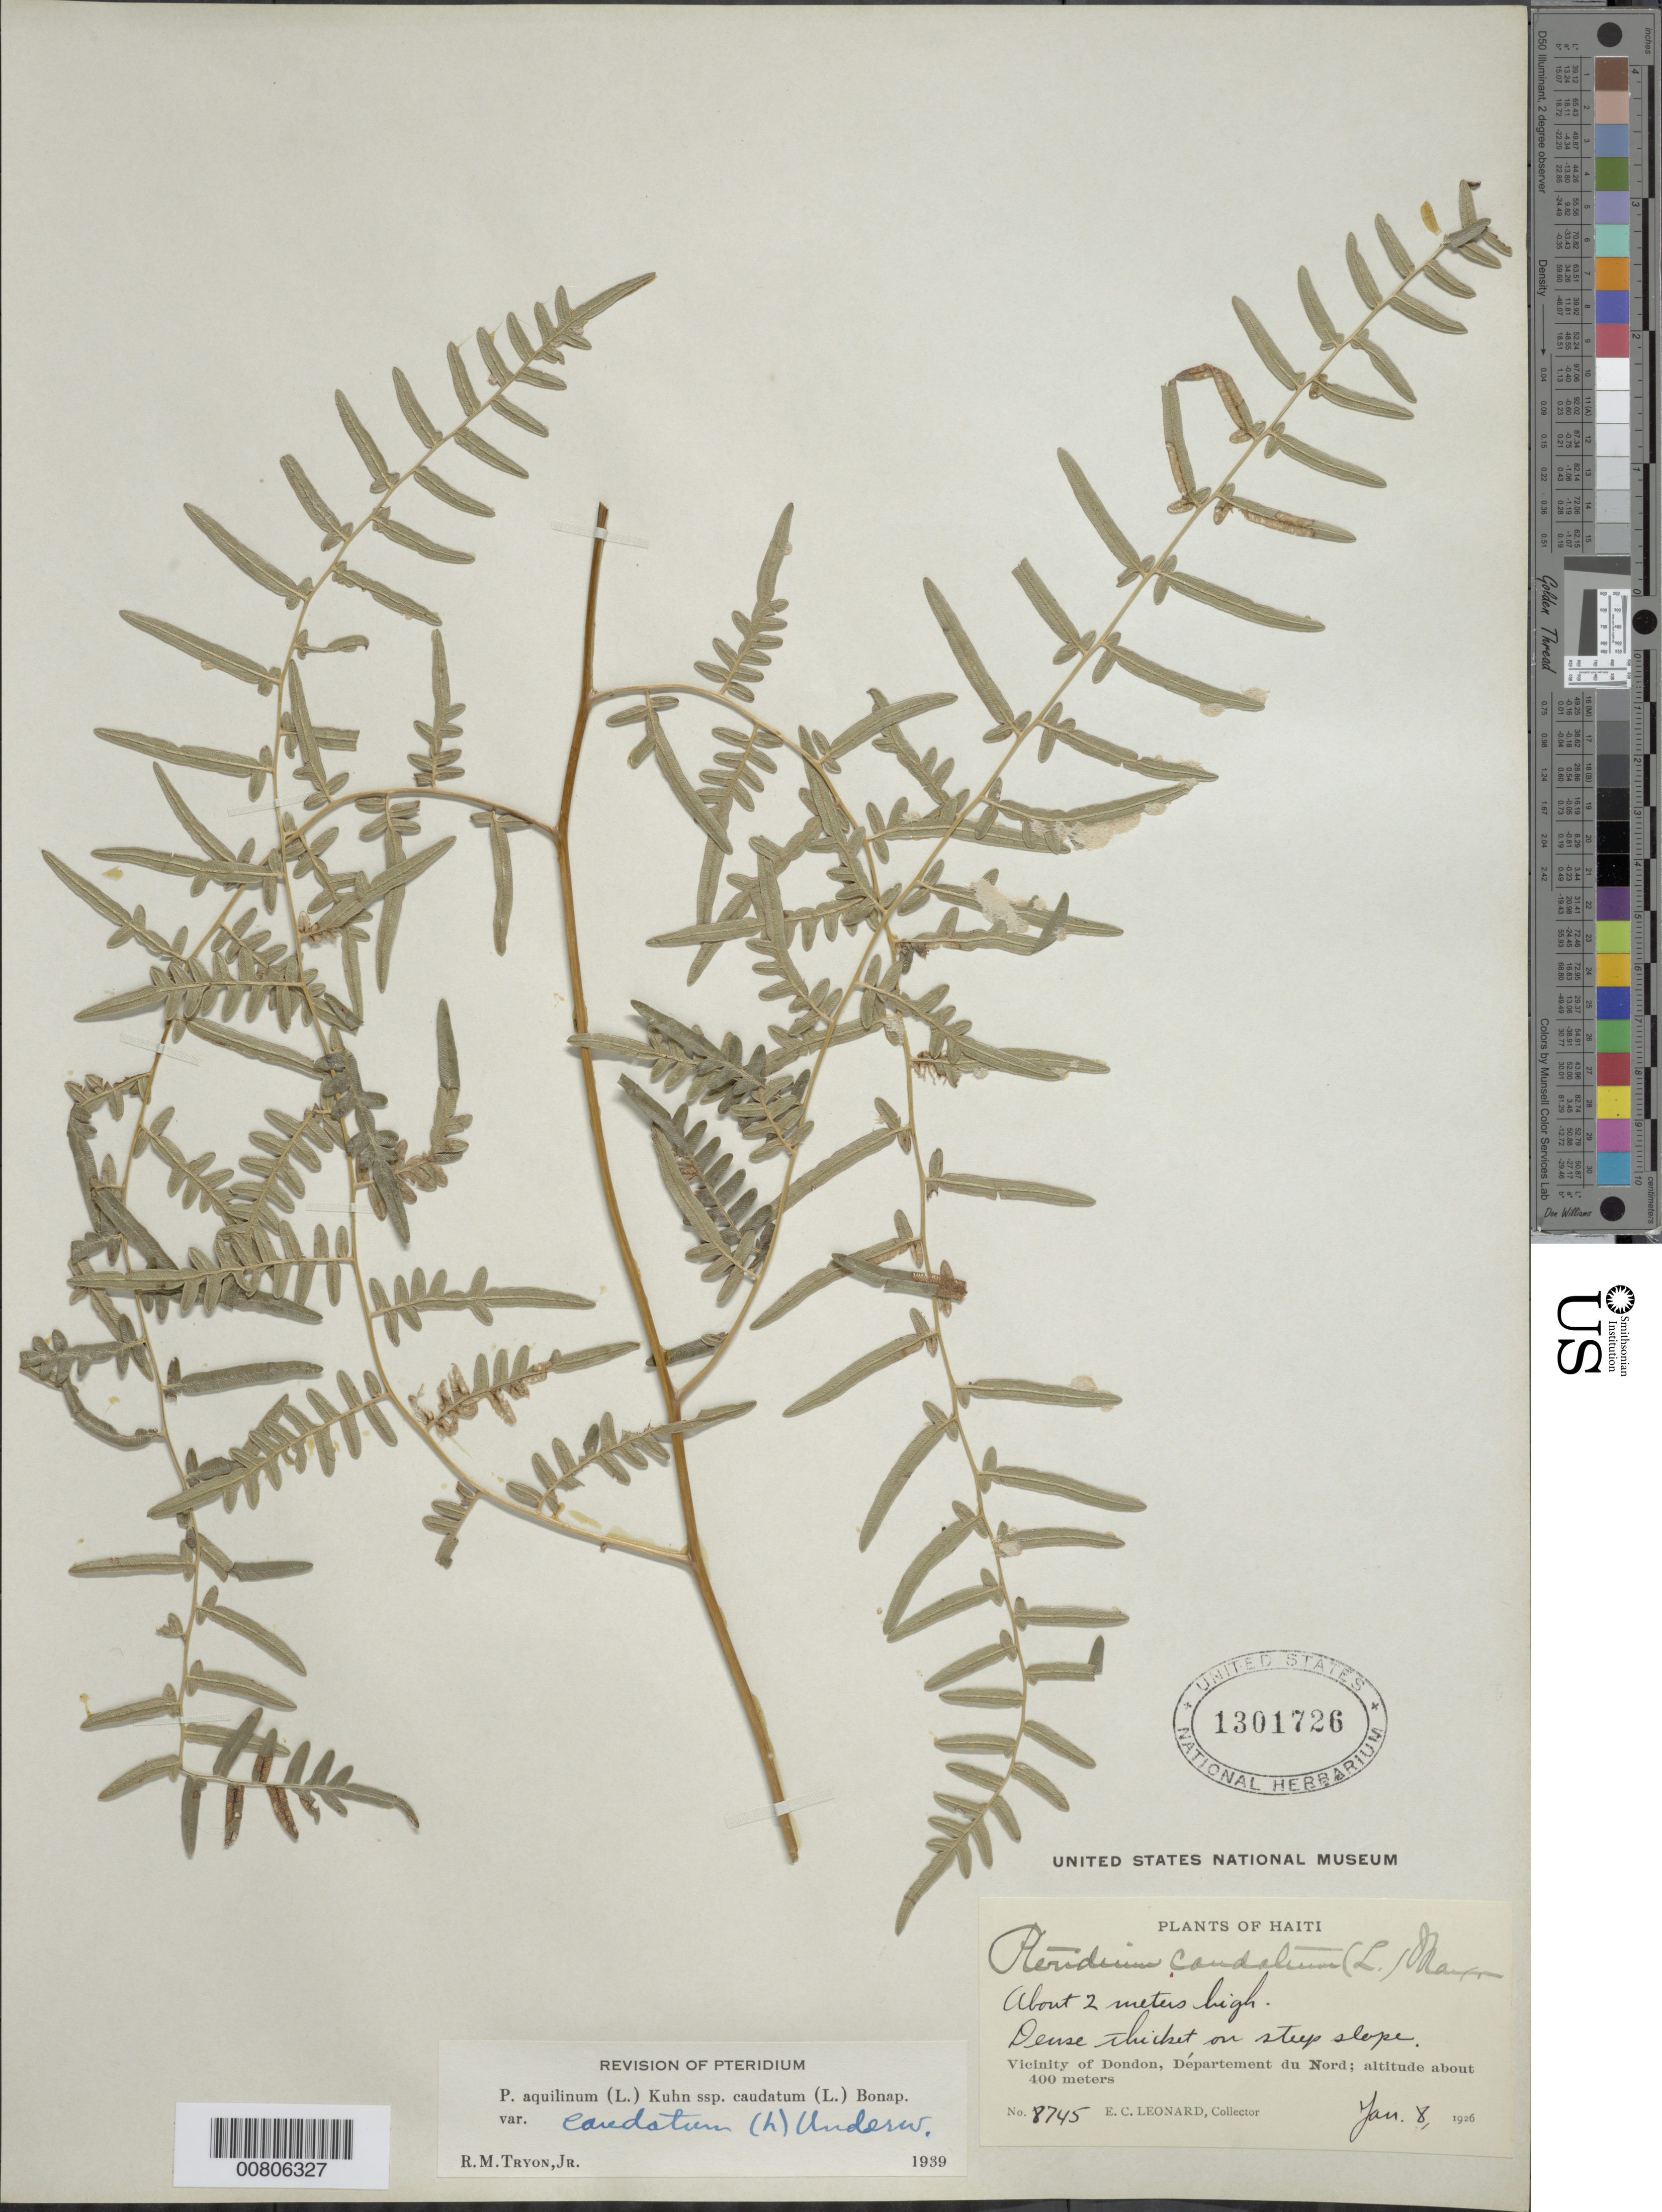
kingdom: Plantae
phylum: Tracheophyta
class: Polypodiopsida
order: Polypodiales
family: Dennstaedtiaceae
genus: Pteridium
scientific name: Pteridium caudatum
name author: (L.) Maxon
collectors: E. C. Leonard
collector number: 8745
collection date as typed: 08 Jan 1926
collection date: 1926-01-08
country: Haiti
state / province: Nord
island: Hispaniola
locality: Dondon vicinity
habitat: Dense thicket on steep slope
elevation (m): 400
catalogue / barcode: US 1301726